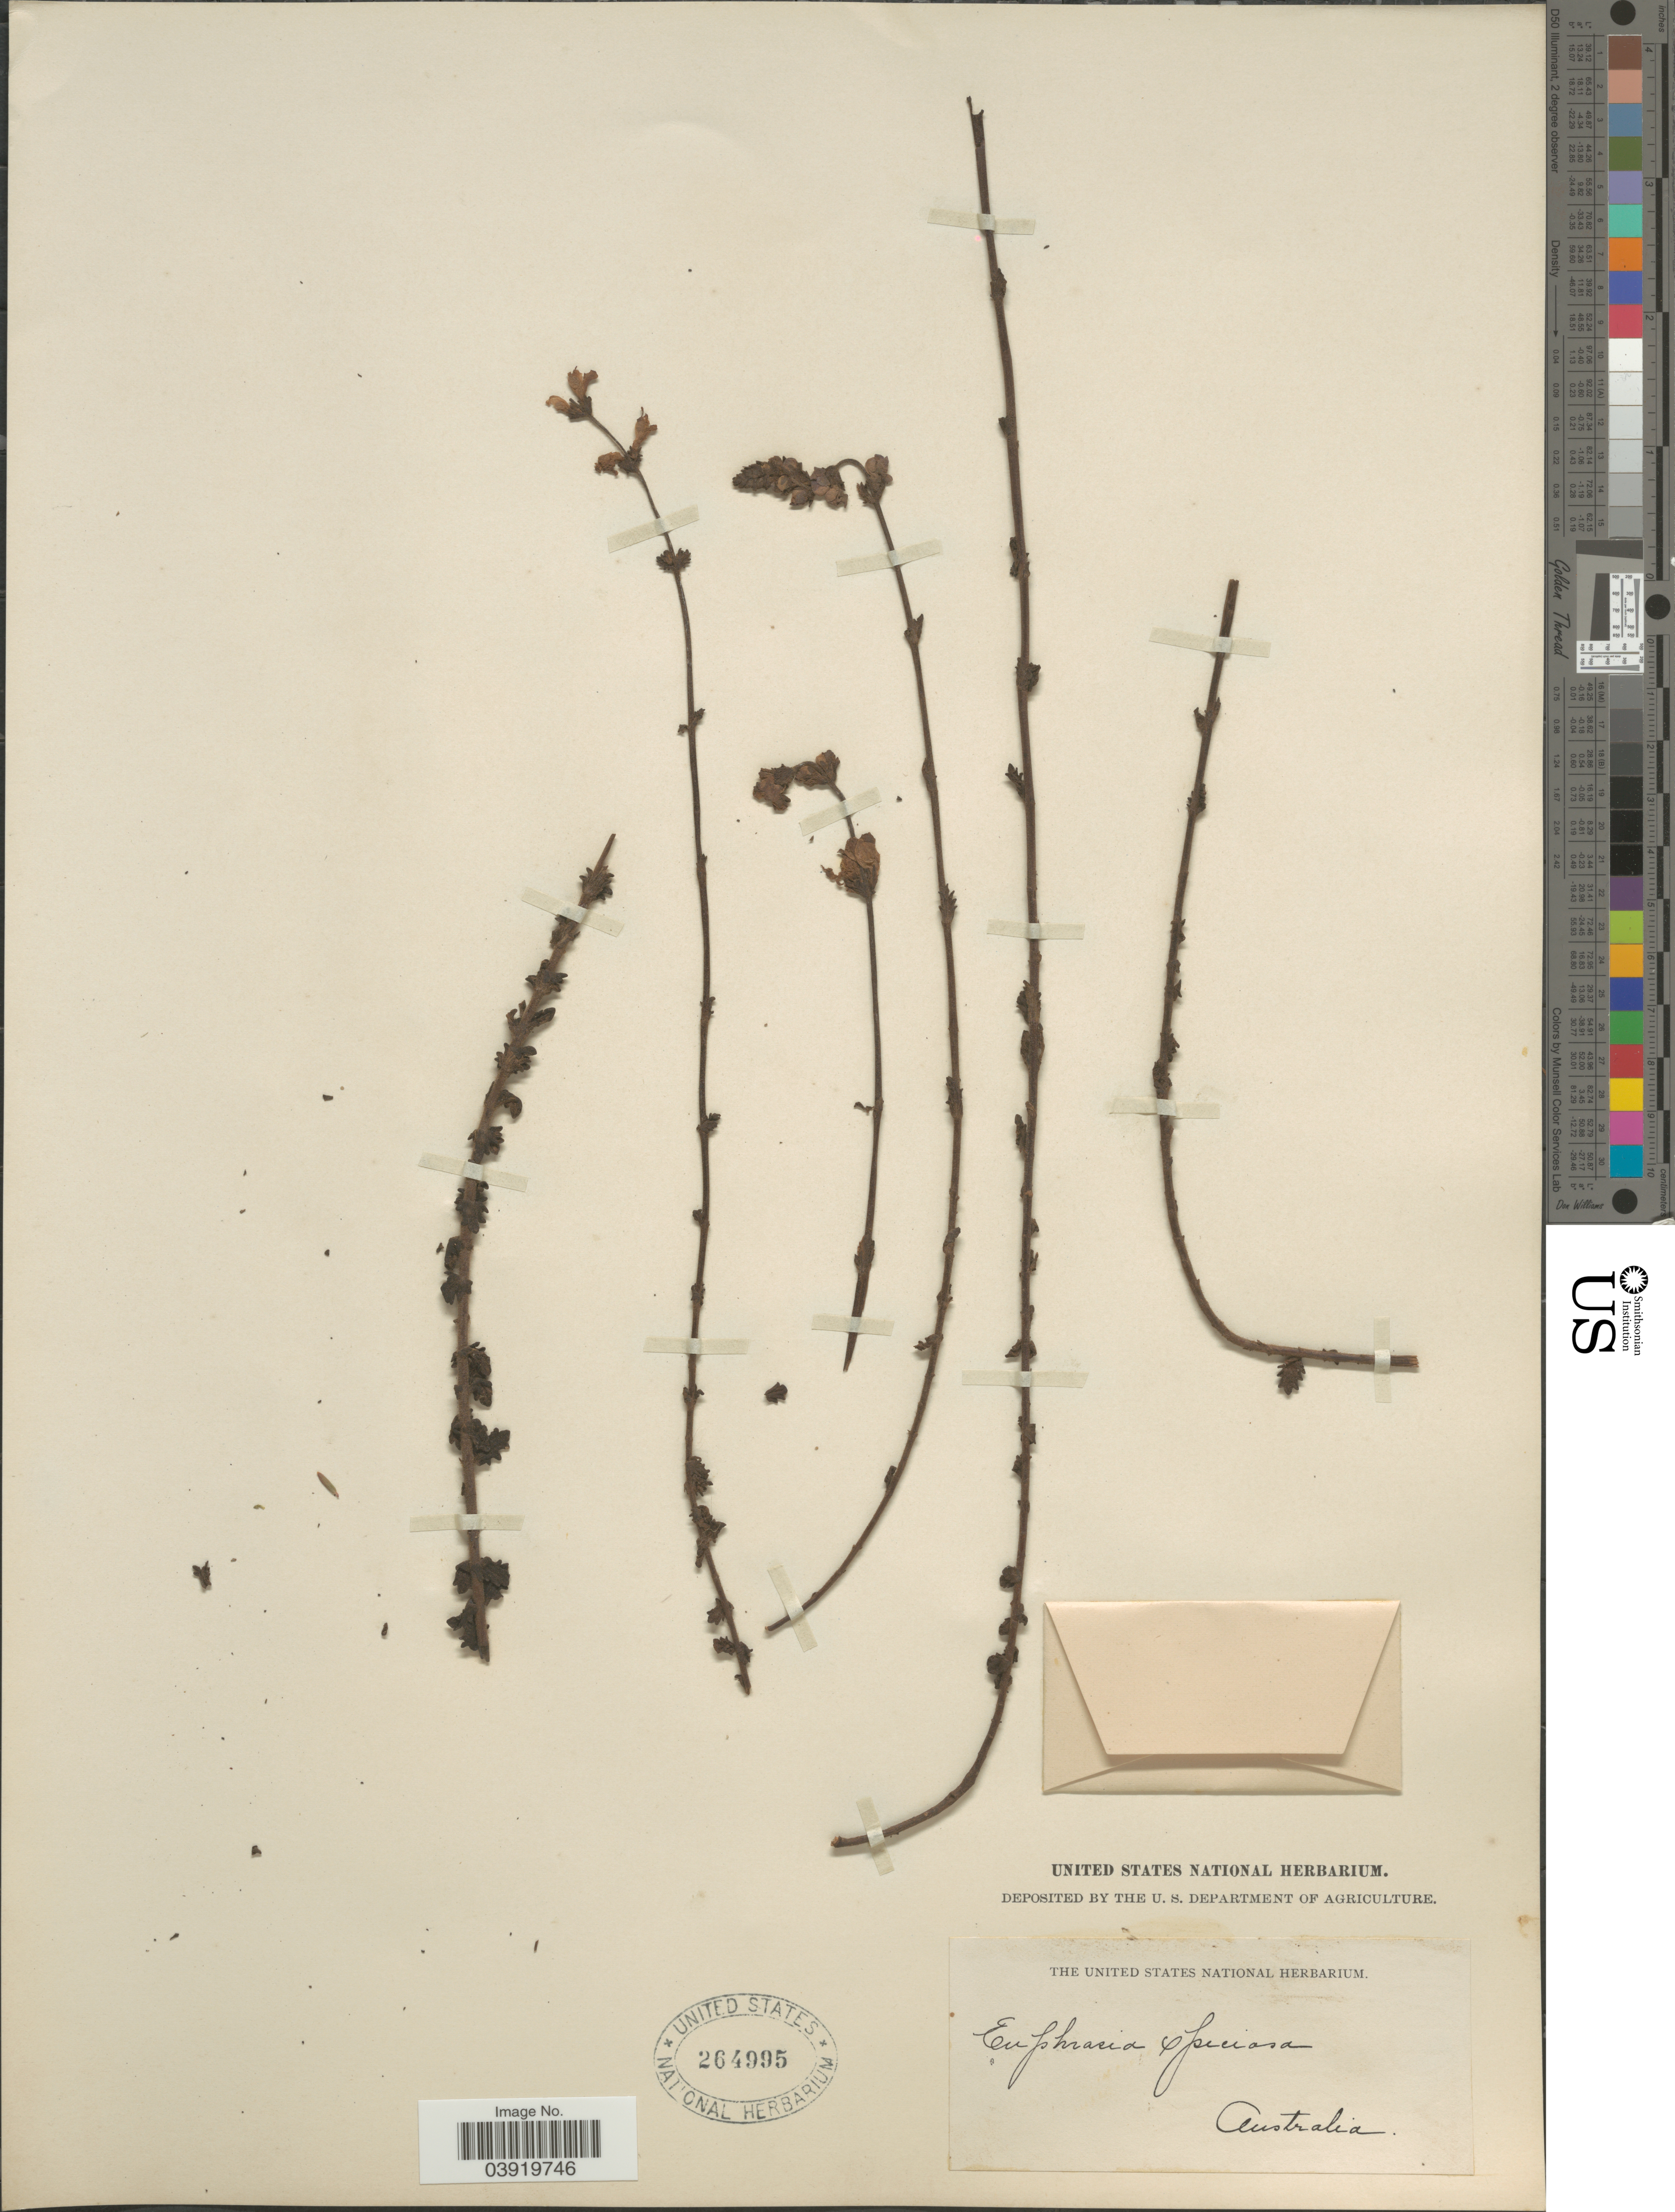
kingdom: Plantae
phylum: Tracheophyta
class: Magnoliopsida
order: Lamiales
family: Orobanchaceae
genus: Euphrasia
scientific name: Euphrasia speciosa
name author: R. Br.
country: Australia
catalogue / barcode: US 264995